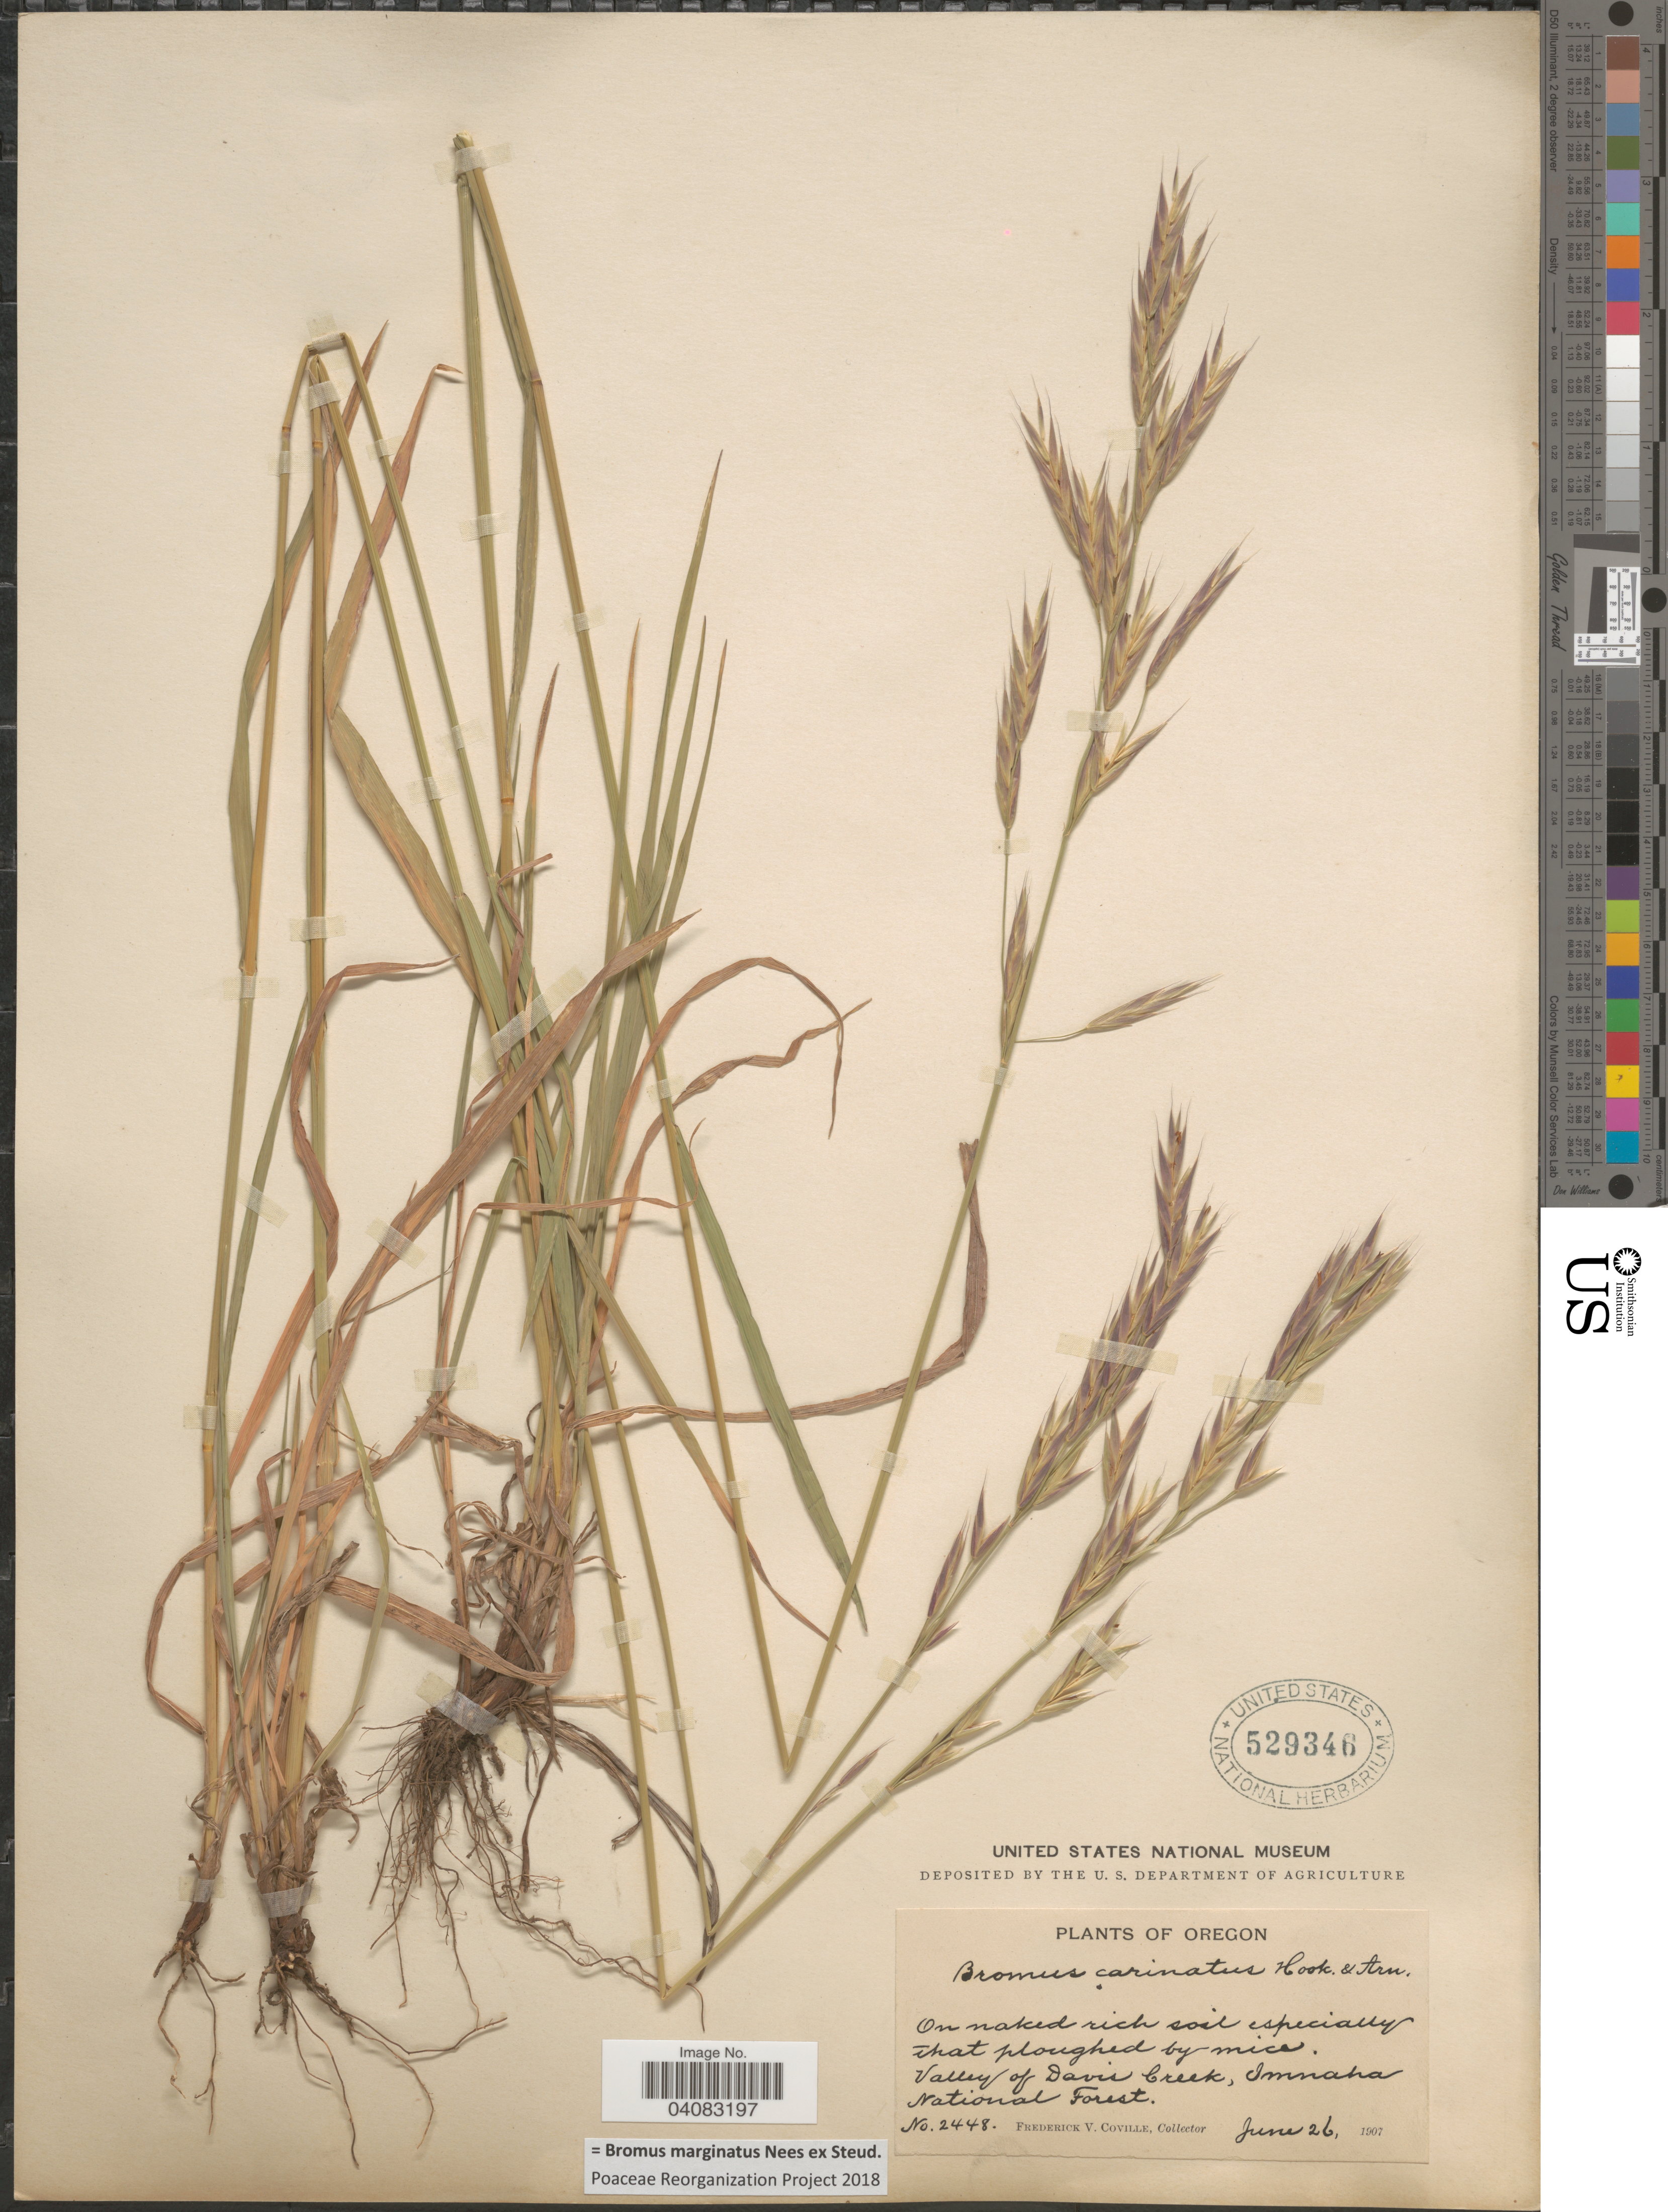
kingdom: Plantae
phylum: Tracheophyta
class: Liliopsida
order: Poales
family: Poaceae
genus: Bromus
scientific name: Bromus marginatus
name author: Nees ex Steud.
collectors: F. V. Coville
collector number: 2448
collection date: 1907-06-26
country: United States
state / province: Oregon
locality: Valley of Davis Creek, Imnaha National Forest.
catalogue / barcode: US 529346